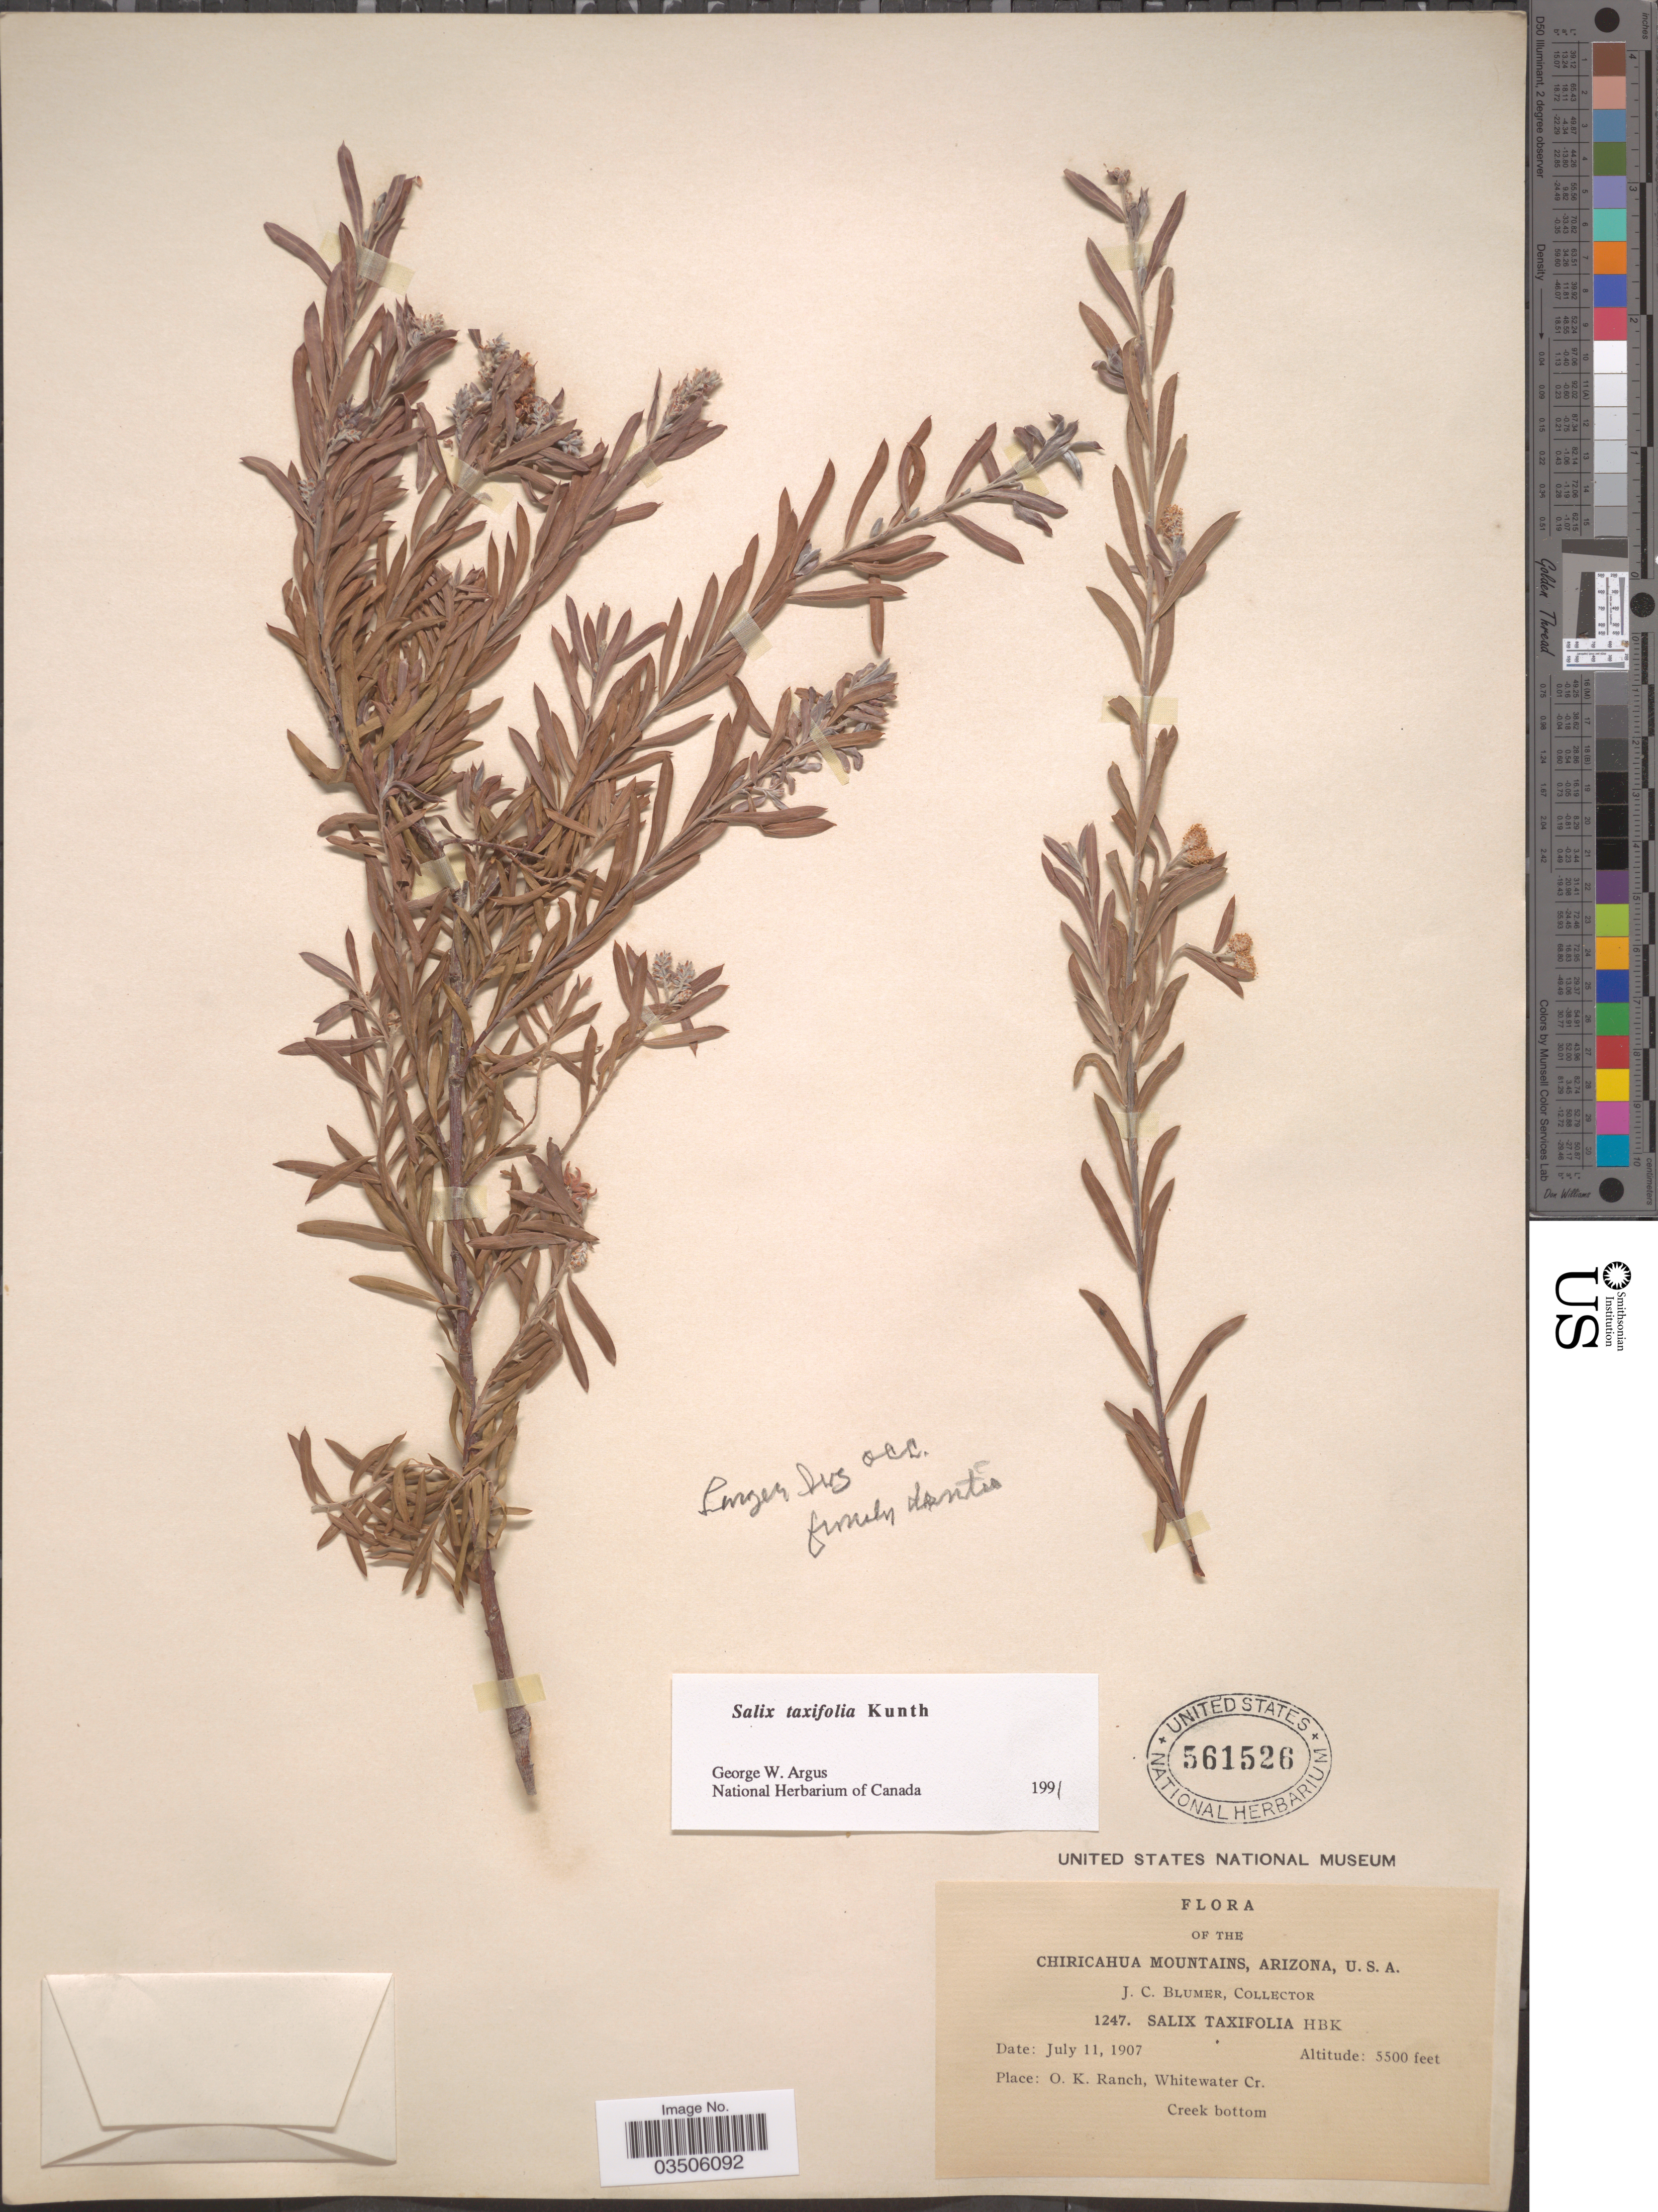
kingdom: Plantae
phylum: Tracheophyta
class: Magnoliopsida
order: Malpighiales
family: Salicaceae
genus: Salix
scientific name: Salix taxifolia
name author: Kunth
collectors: J. C. Blumer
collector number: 1247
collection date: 1907-07-11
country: United States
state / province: Arizona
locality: Chiricahua Mountains. O. K. Ranch, Whitewater Cr.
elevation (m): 1676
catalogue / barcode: US 561526